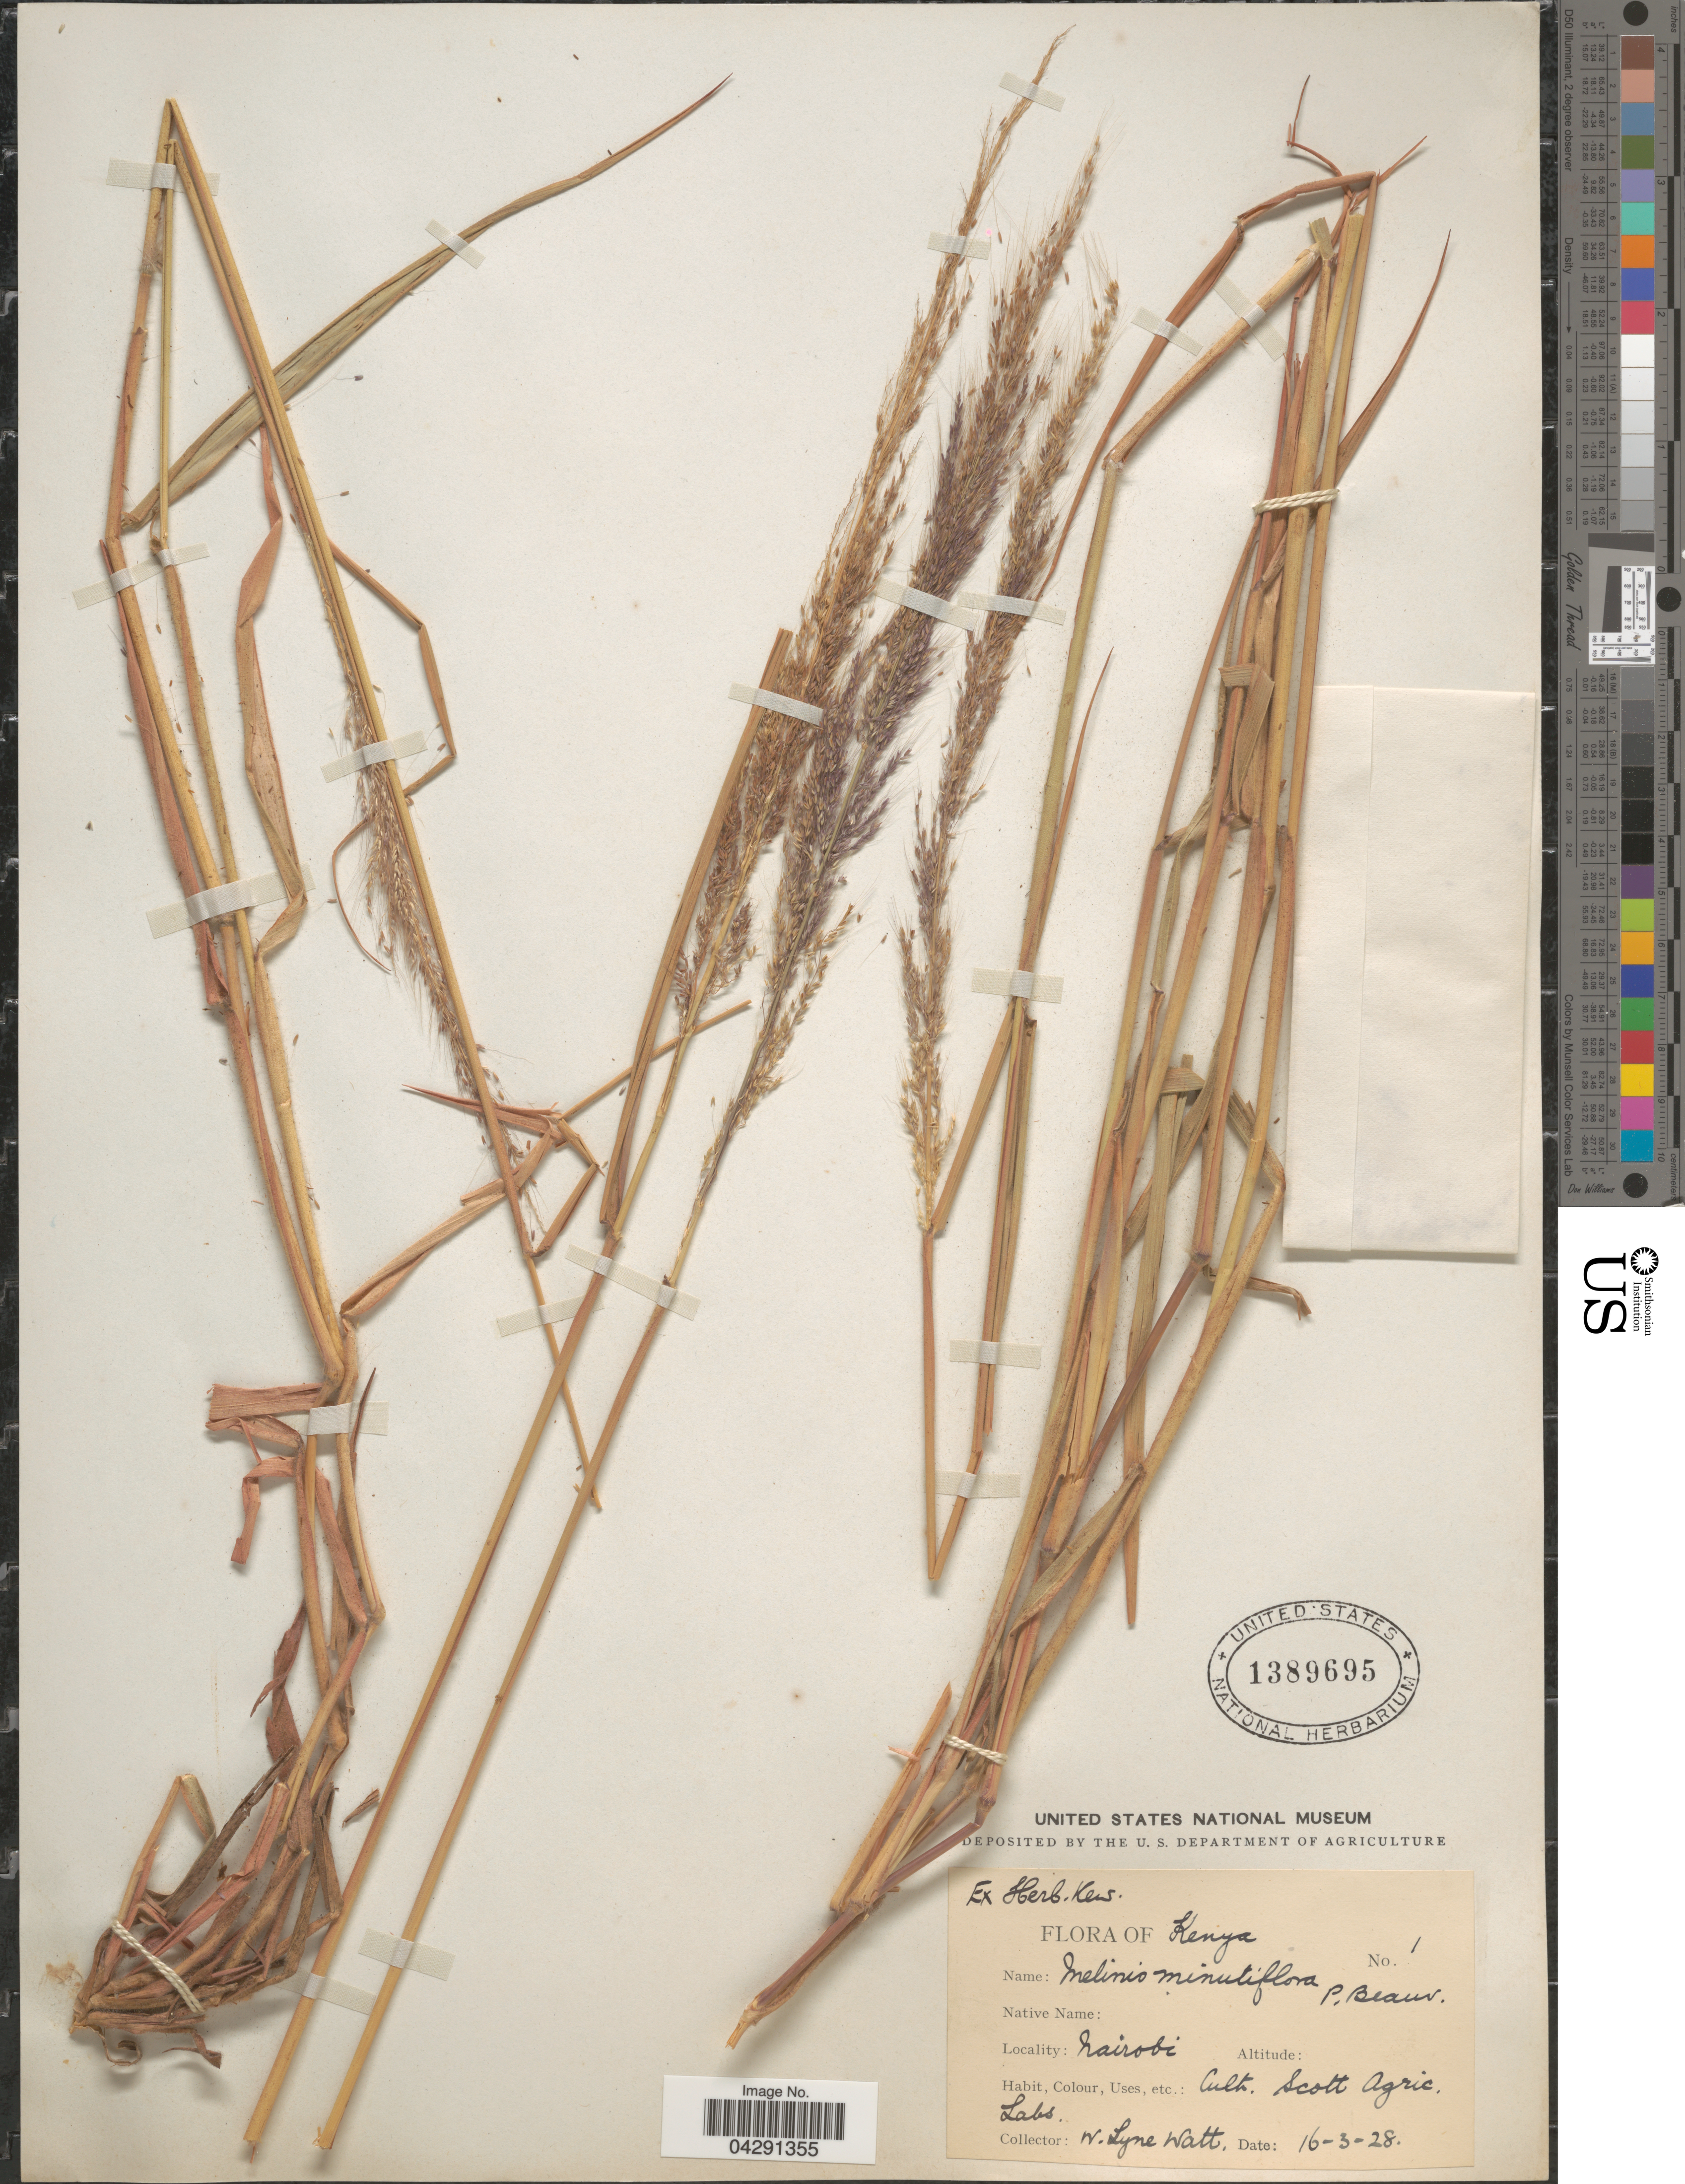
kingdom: Plantae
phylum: Tracheophyta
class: Liliopsida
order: Poales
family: Poaceae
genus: Melinis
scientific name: Melinis minutiflora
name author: P. Beauv.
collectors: W. Lyne-Watt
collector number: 1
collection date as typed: Transcribed d/m/y: 16/3/28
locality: Cult Scott Agric. Labs.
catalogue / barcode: US 1389695